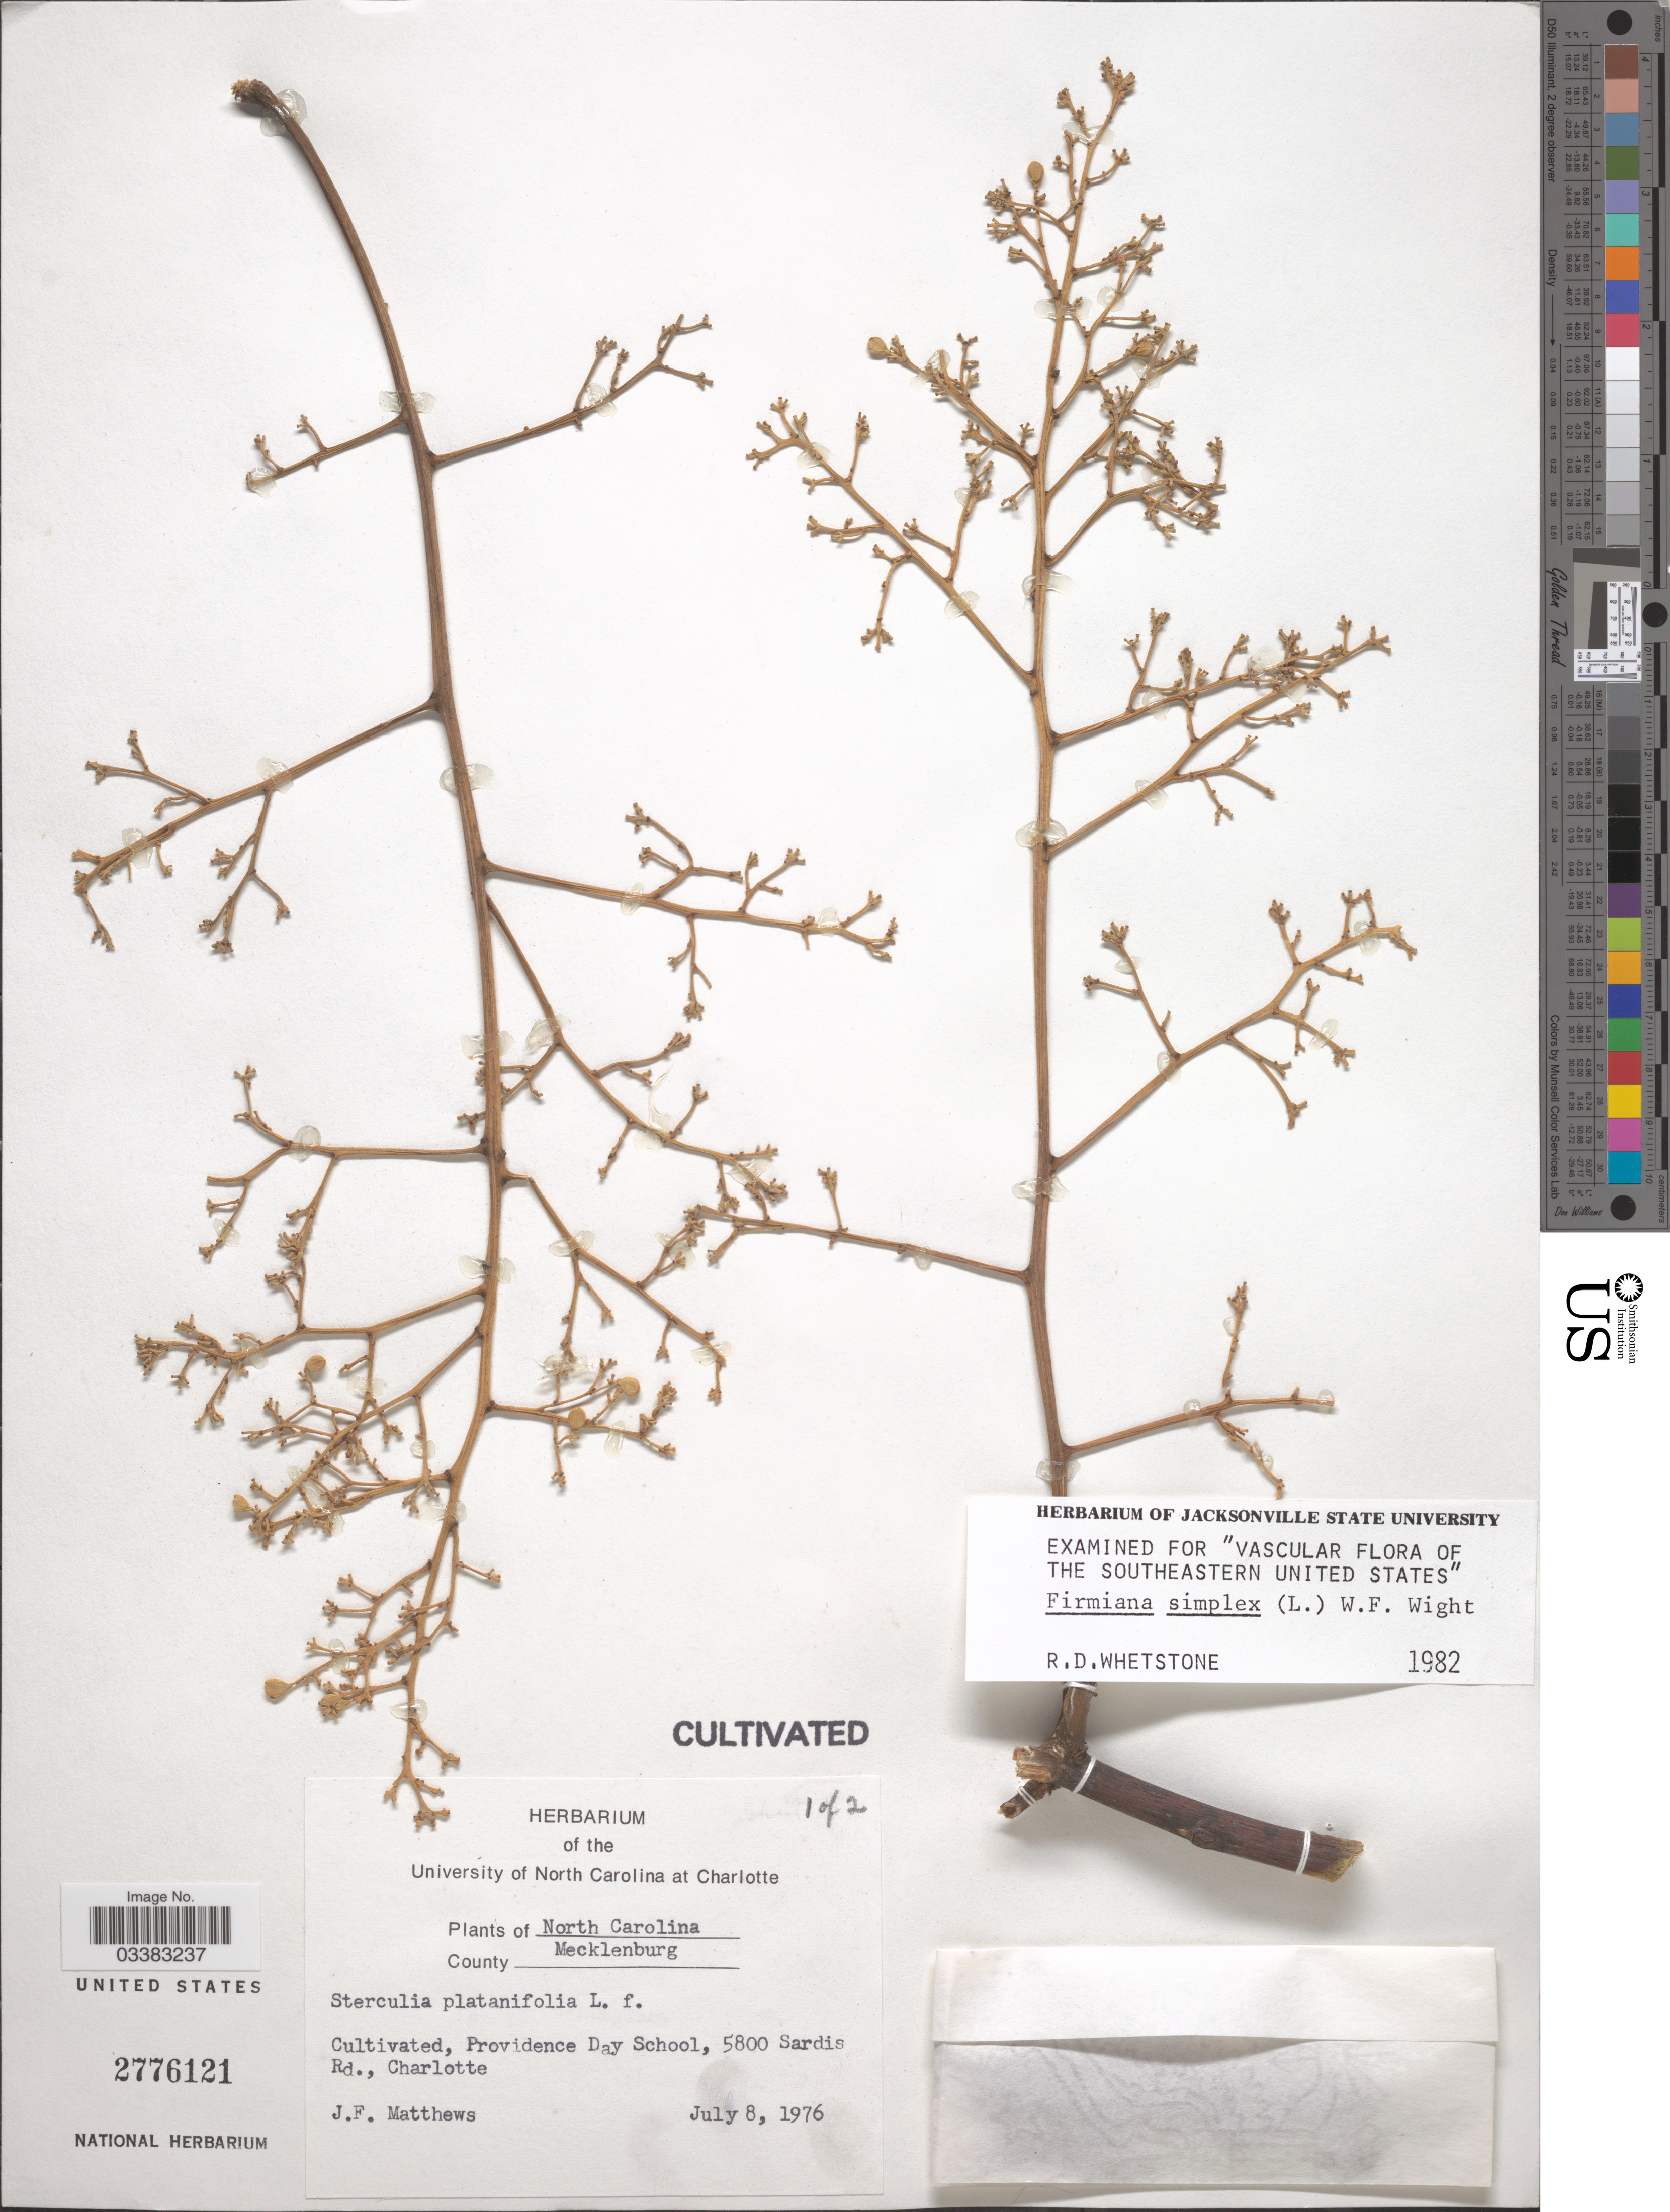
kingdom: Plantae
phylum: Tracheophyta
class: Magnoliopsida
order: Malvales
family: Malvaceae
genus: Firmiana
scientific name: Firmiana simplex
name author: (L.) W. Wight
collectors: J. F. Matthews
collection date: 1976-07-08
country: United States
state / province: North Carolina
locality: County Mecklenburg. Cultivated, Providence Day School, 5800 Sardis Rd., Charlotte.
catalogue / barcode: US 2776121